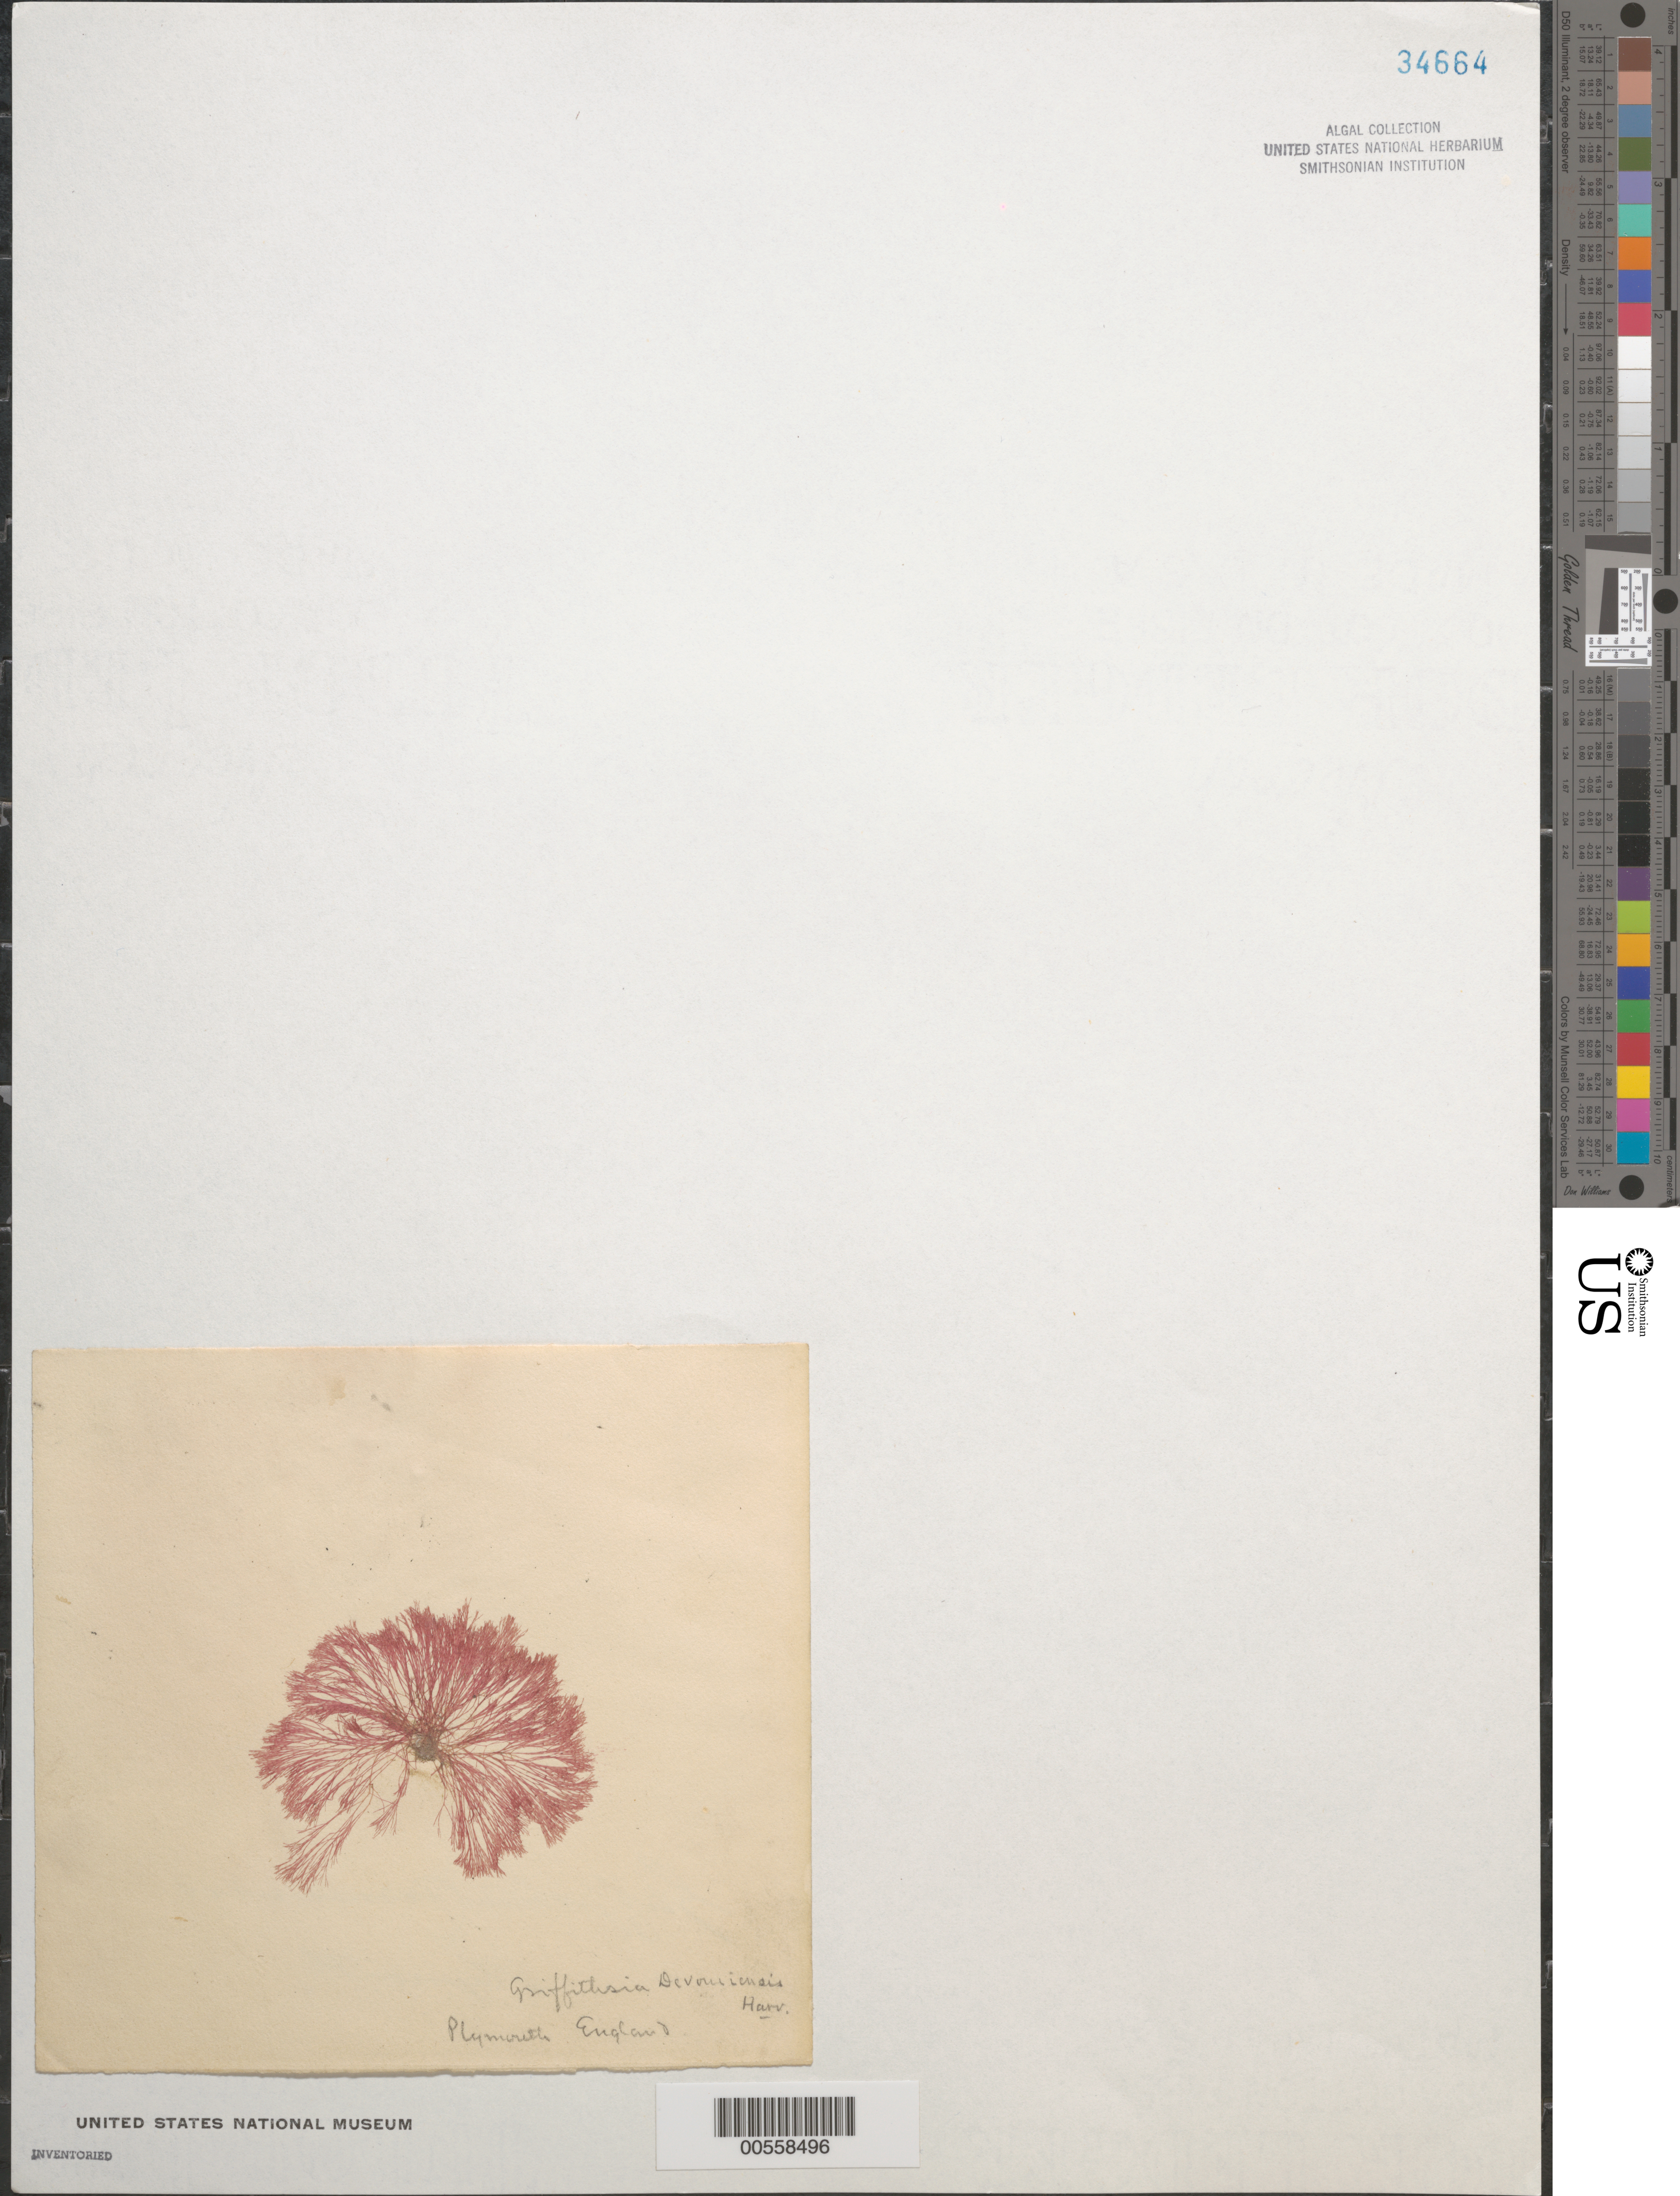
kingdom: Plantae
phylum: Rhodophyta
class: Florideophyceae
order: Ceramiales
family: Wrangeliaceae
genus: Griffithsia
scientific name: Griffithsia devoniensis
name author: Harv.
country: United Kingdom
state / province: England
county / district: Devon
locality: Plymouth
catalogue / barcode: US 34664